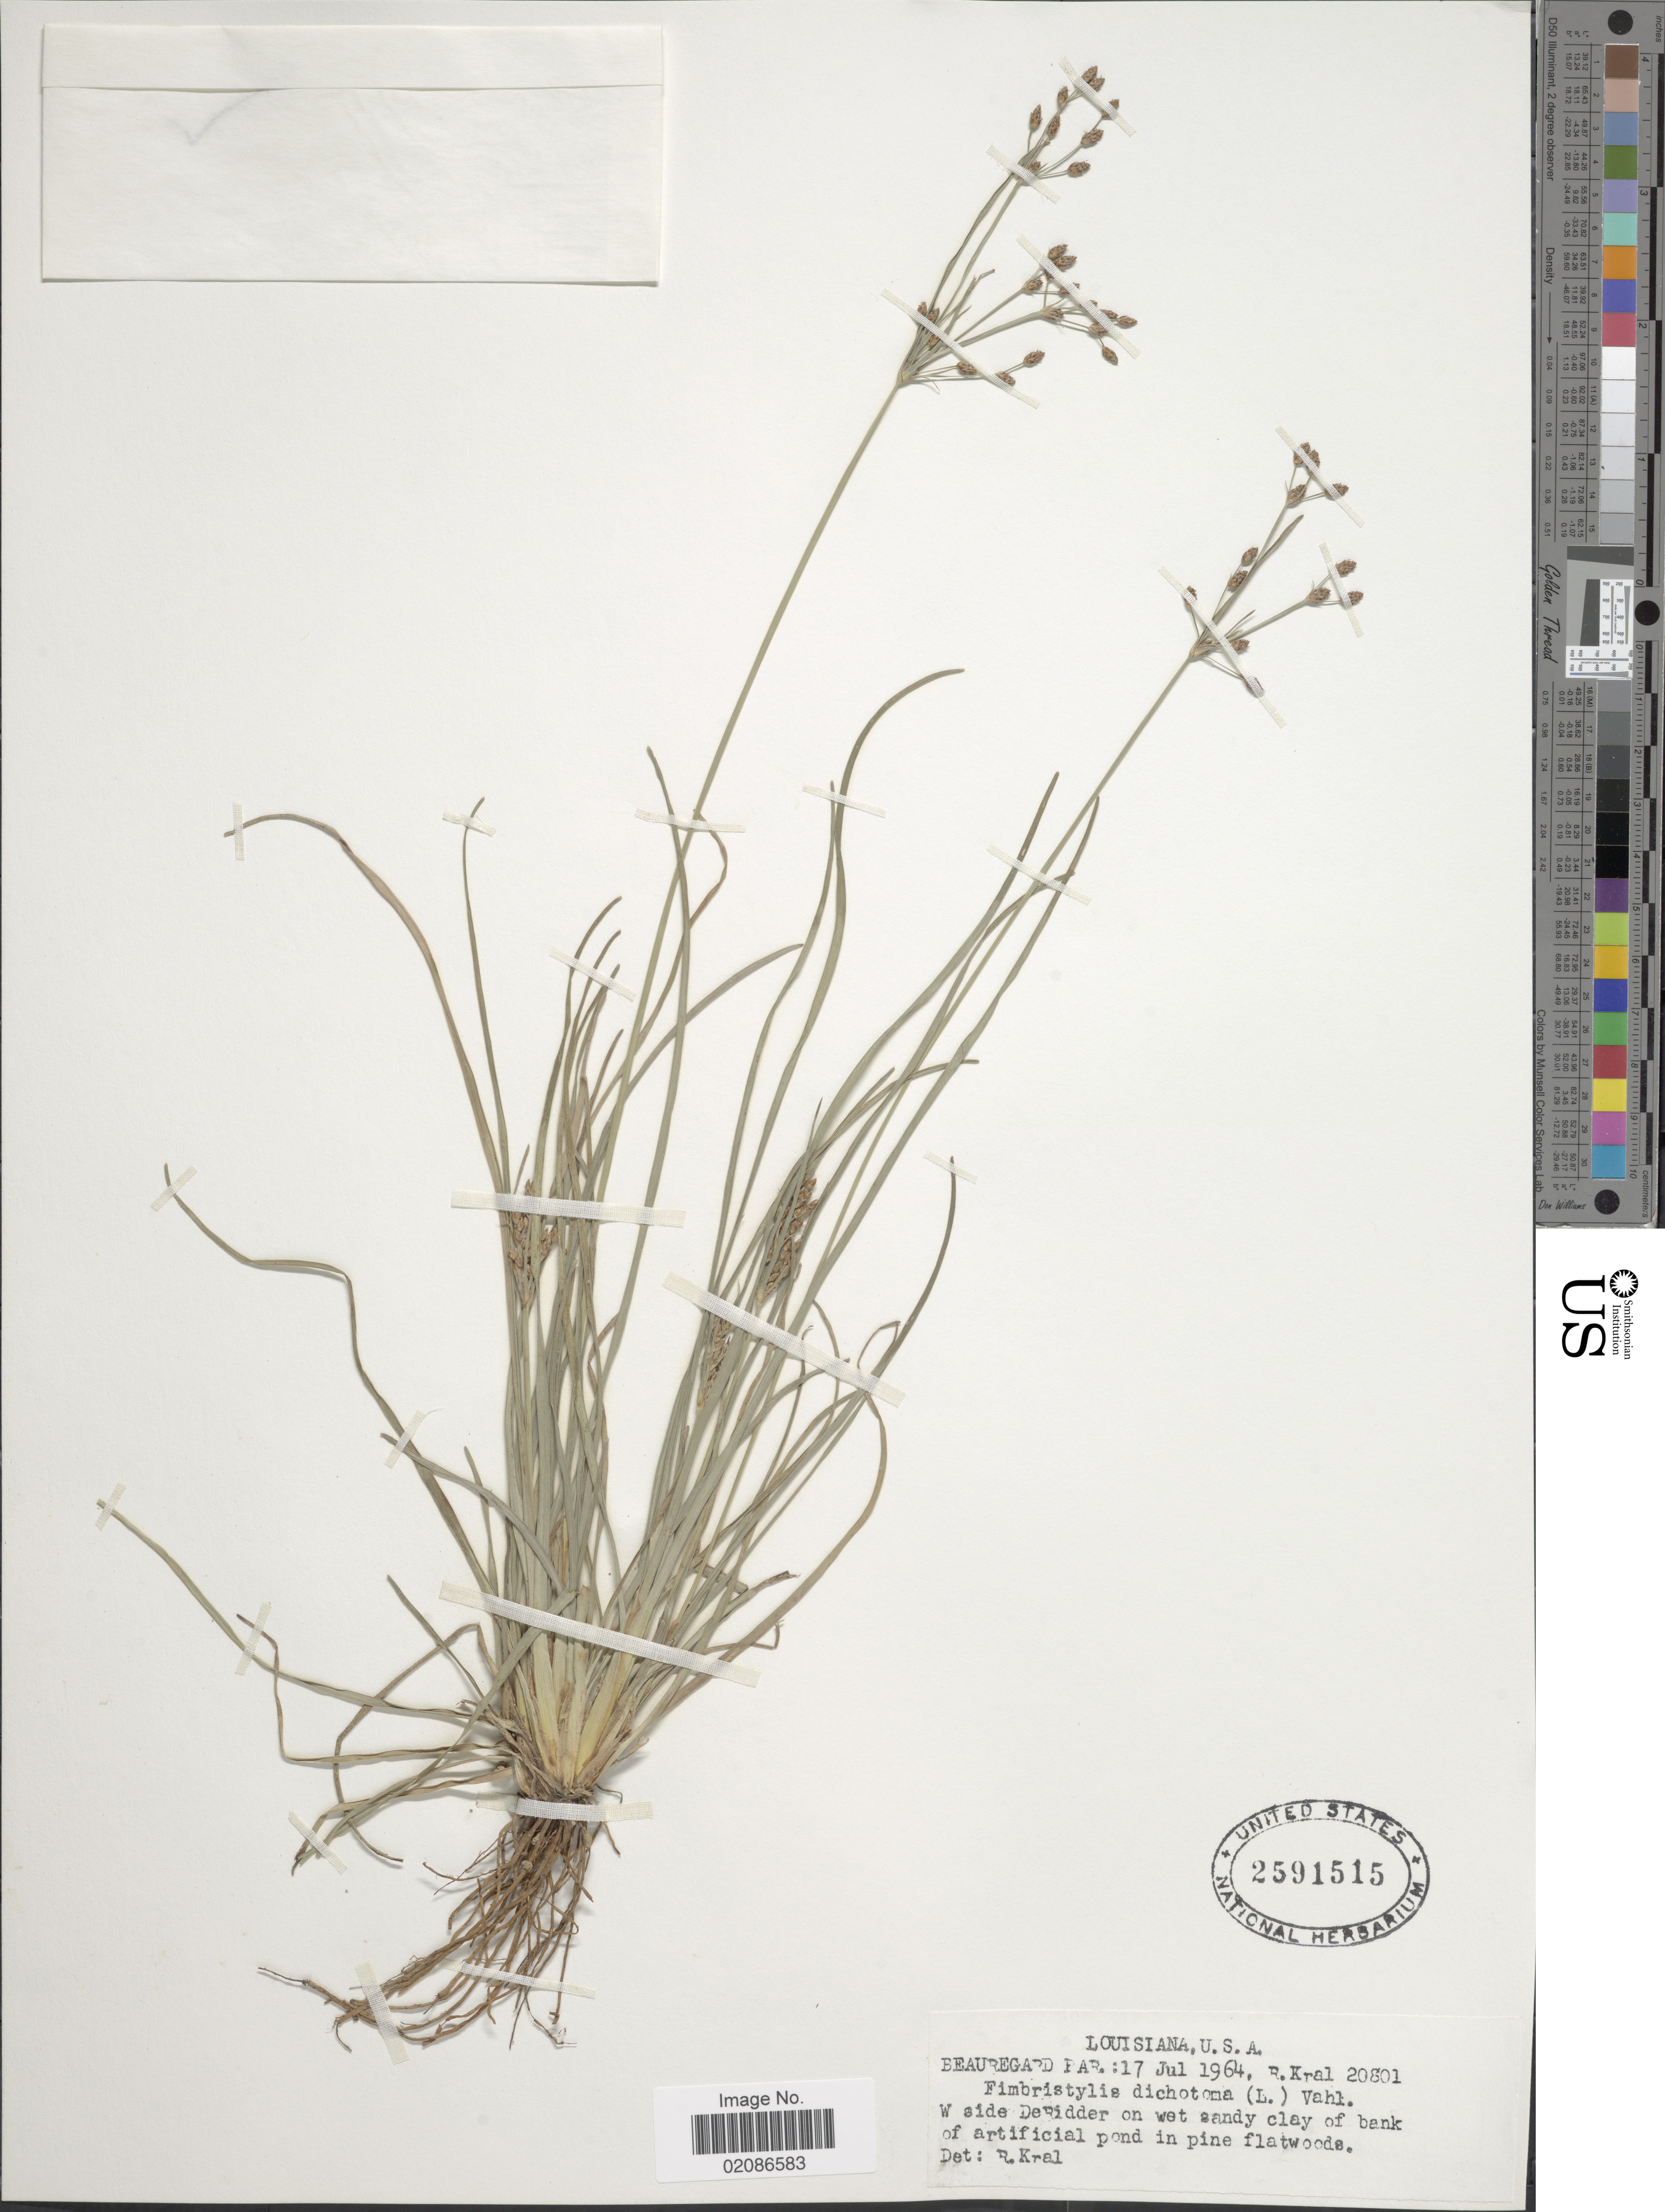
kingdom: Plantae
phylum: Tracheophyta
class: Liliopsida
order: Poales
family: Cyperaceae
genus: Fimbristylis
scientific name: Fimbristylis dichotoma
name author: (L.) Vahl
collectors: R. Kral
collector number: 20801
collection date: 1964-07-17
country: United States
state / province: Louisiana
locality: Beauregard Par: W side DeRidder on wet sandy clay of banl of artificial pond in pine flatwoods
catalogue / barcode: US 2591515